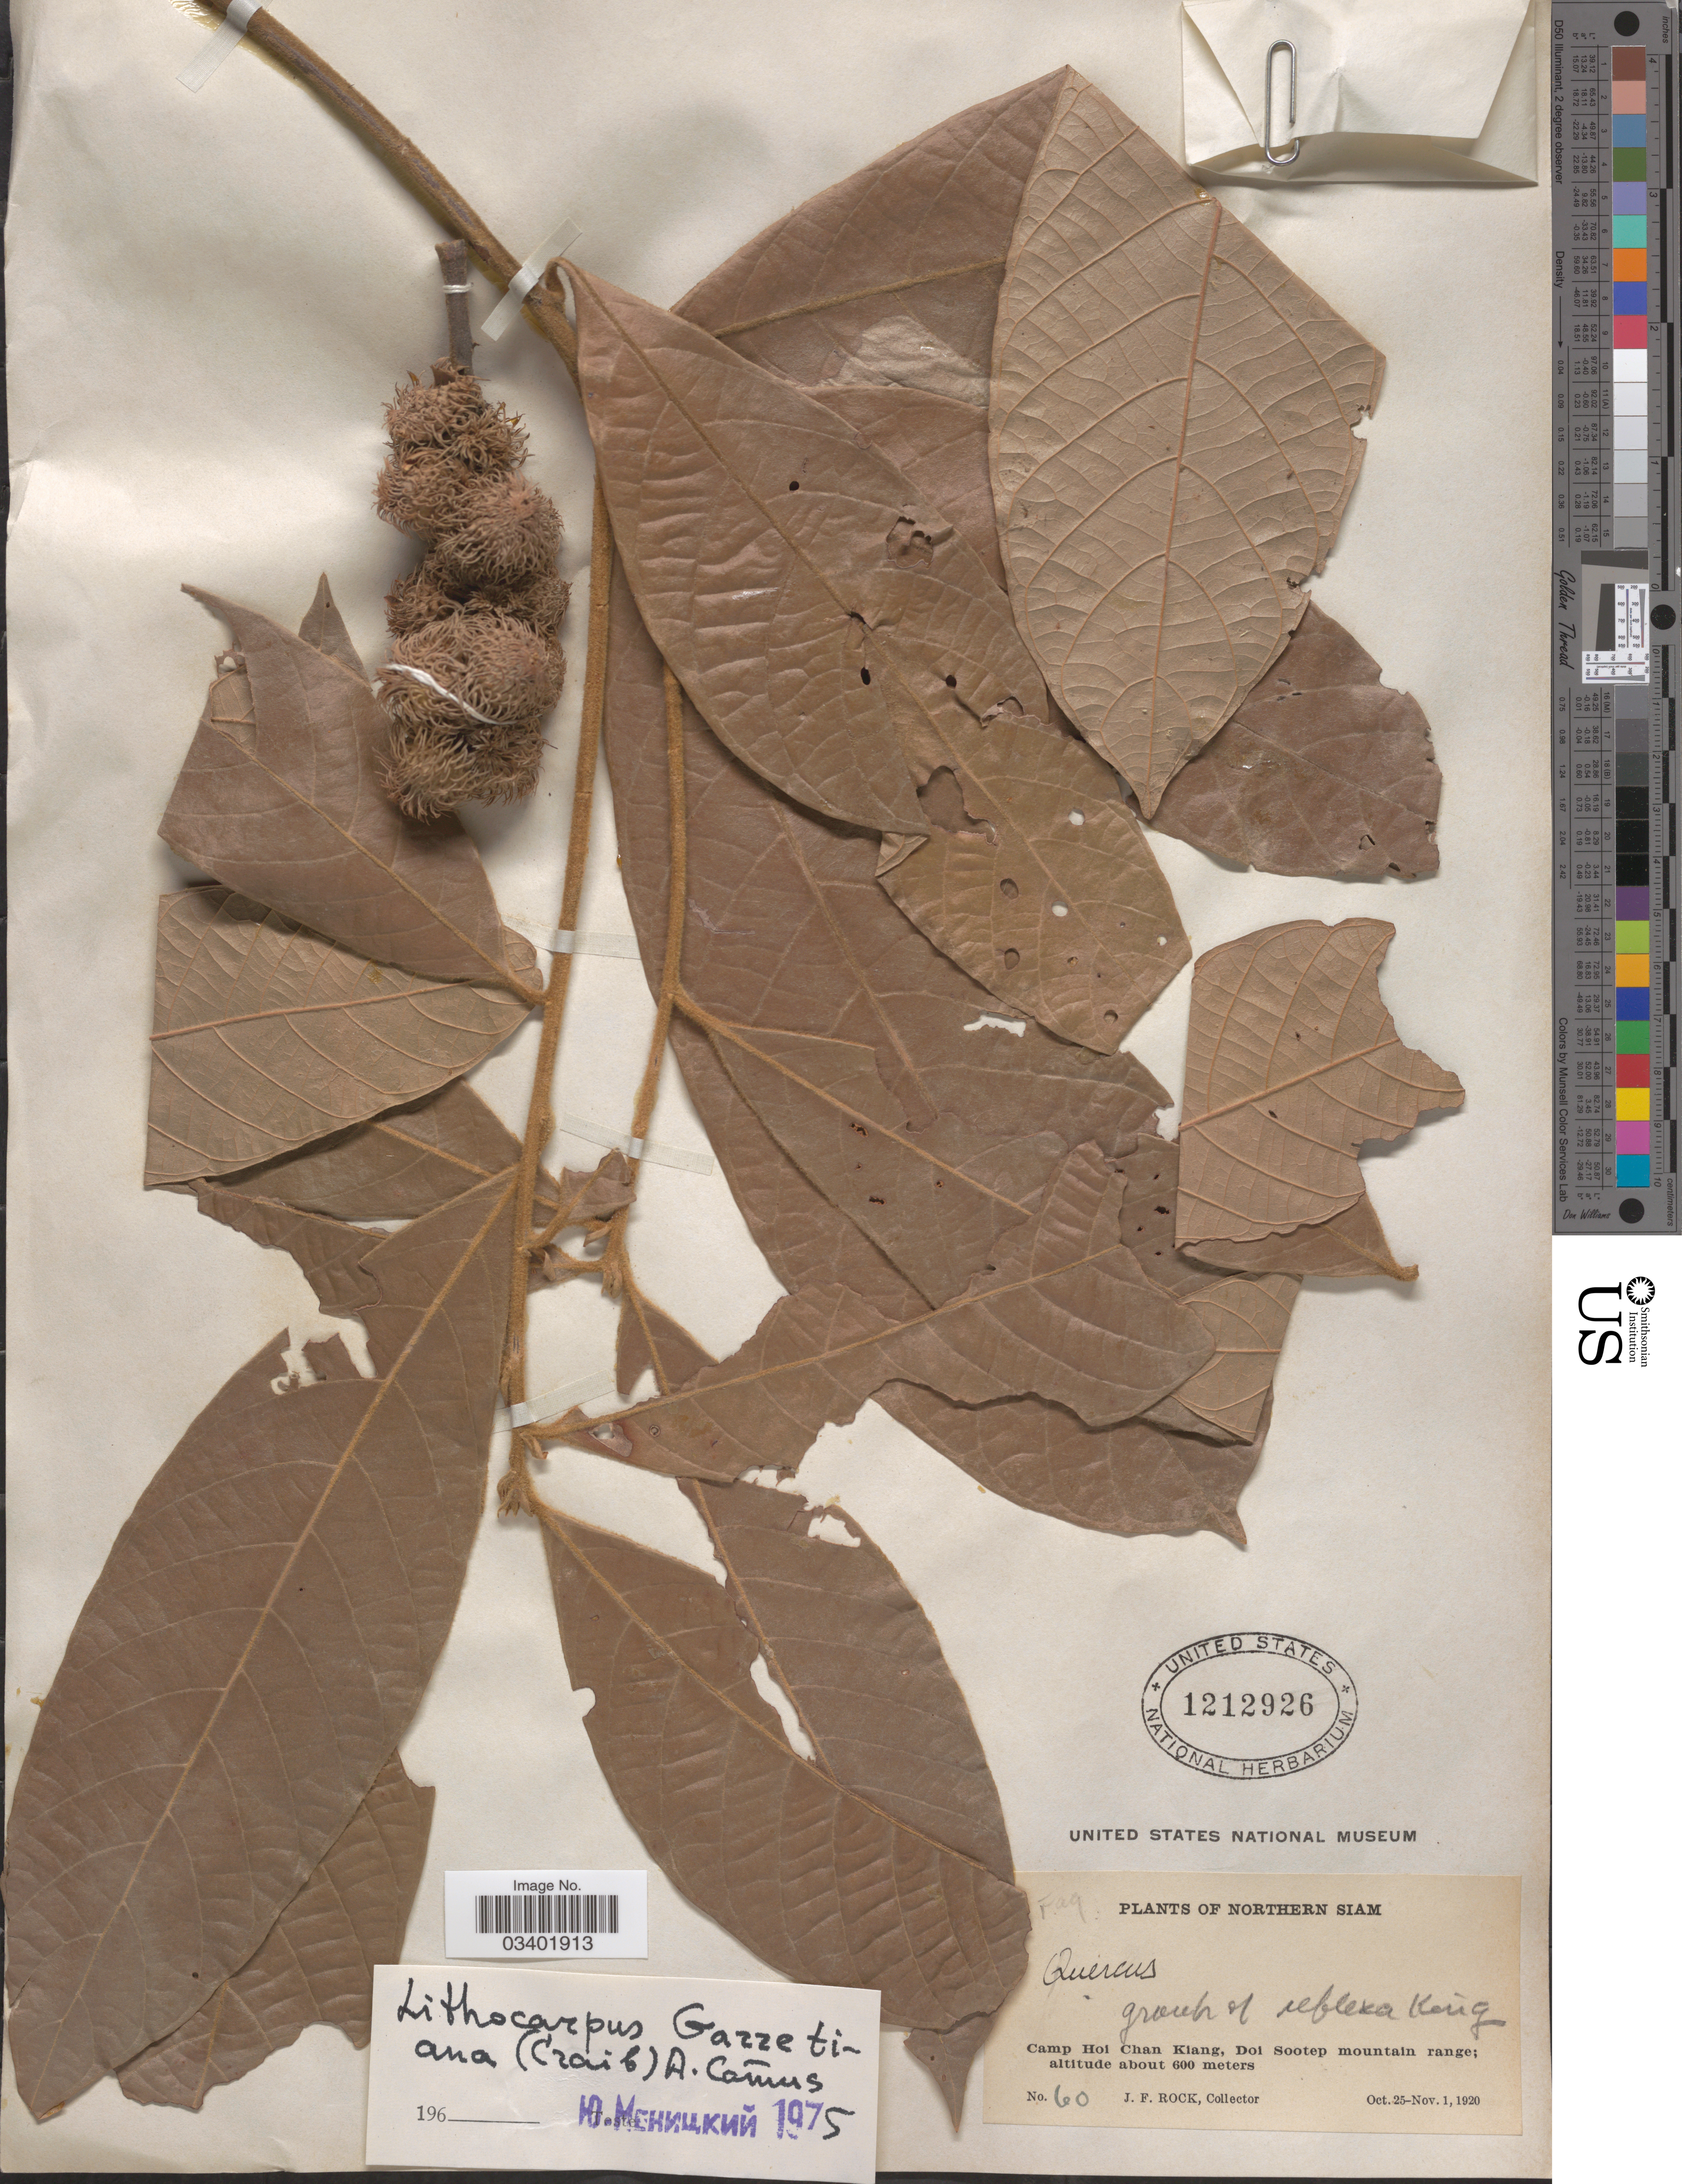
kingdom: Plantae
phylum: Tracheophyta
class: Magnoliopsida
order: Fagales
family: Fagaceae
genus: Lithocarpus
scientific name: Lithocarpus garrettianus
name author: (Craib) A. Camus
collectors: J. Rock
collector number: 60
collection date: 1920-10-25/1920-11-01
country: Thailand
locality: Northern Siam. Camp Hoi Chan Kiang, Doi Sootep mountain range.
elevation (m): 600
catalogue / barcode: US 1212926